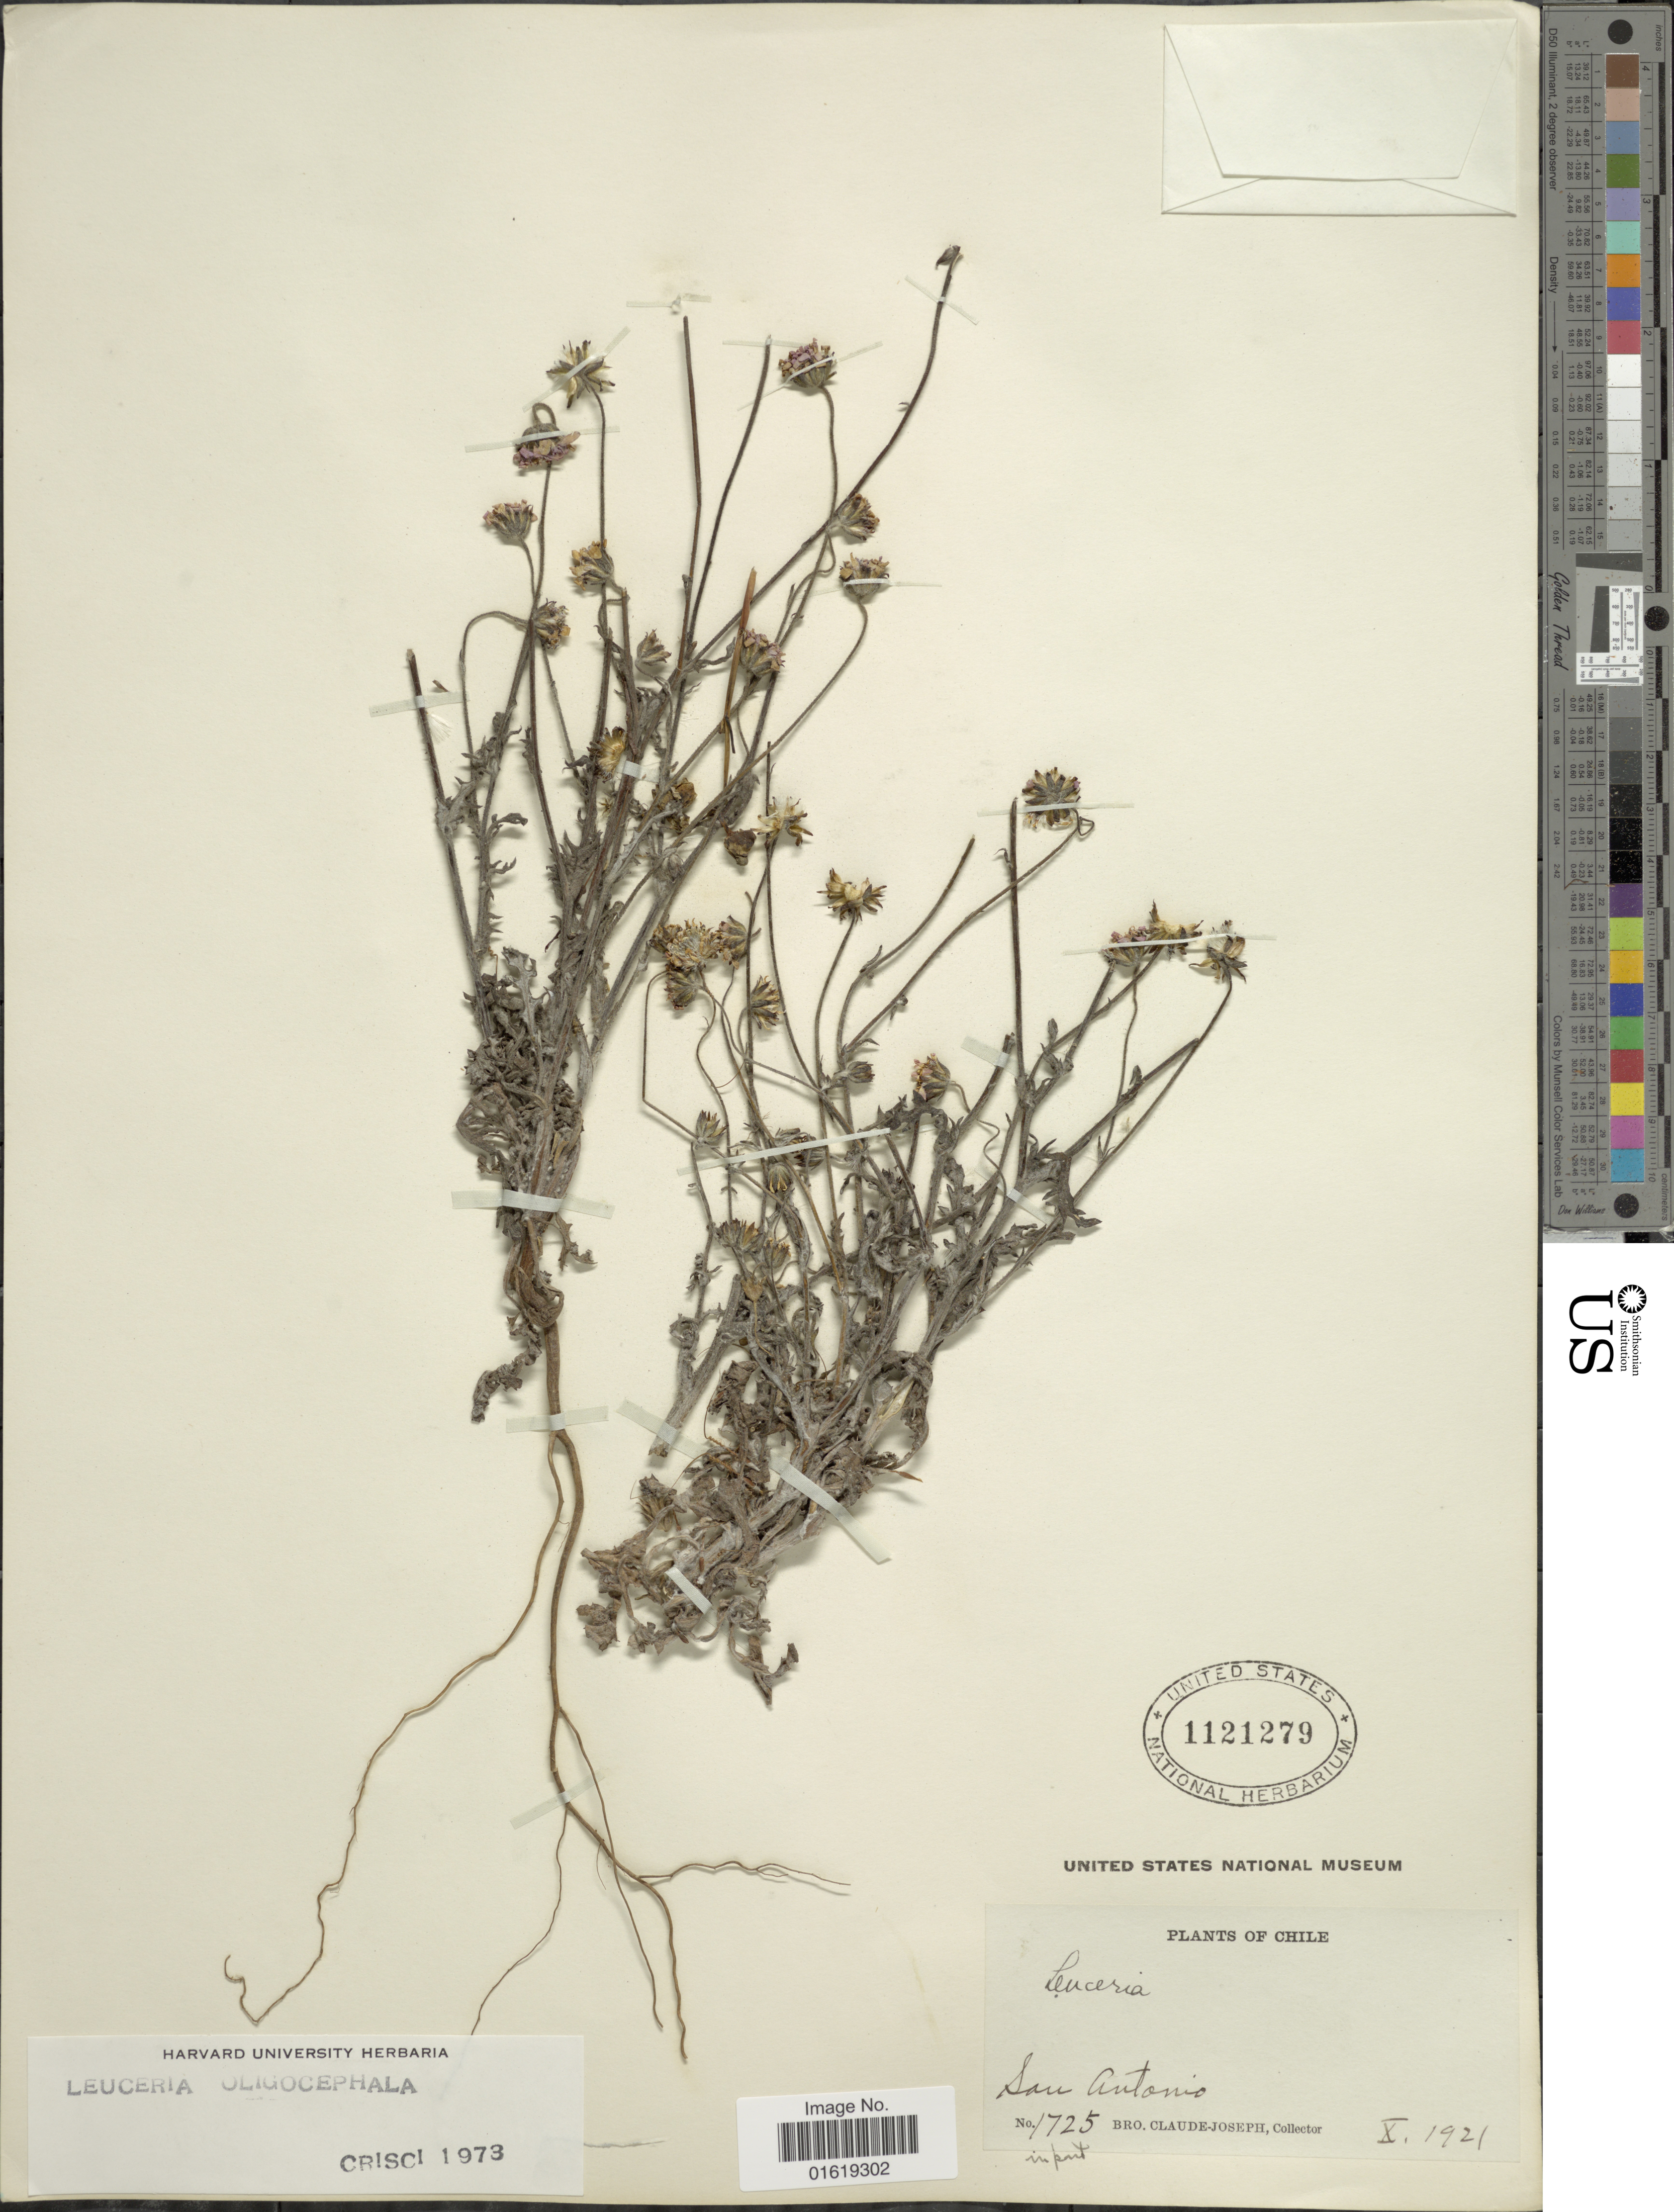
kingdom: Plantae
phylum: Tracheophyta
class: Magnoliopsida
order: Asterales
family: Asteraceae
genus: Leucheria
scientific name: Leucheria oligocephala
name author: J. Rémy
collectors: Bro. Claude-Joseph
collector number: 1725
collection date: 1921-10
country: Chile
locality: San Antonio.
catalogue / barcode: US 1121279